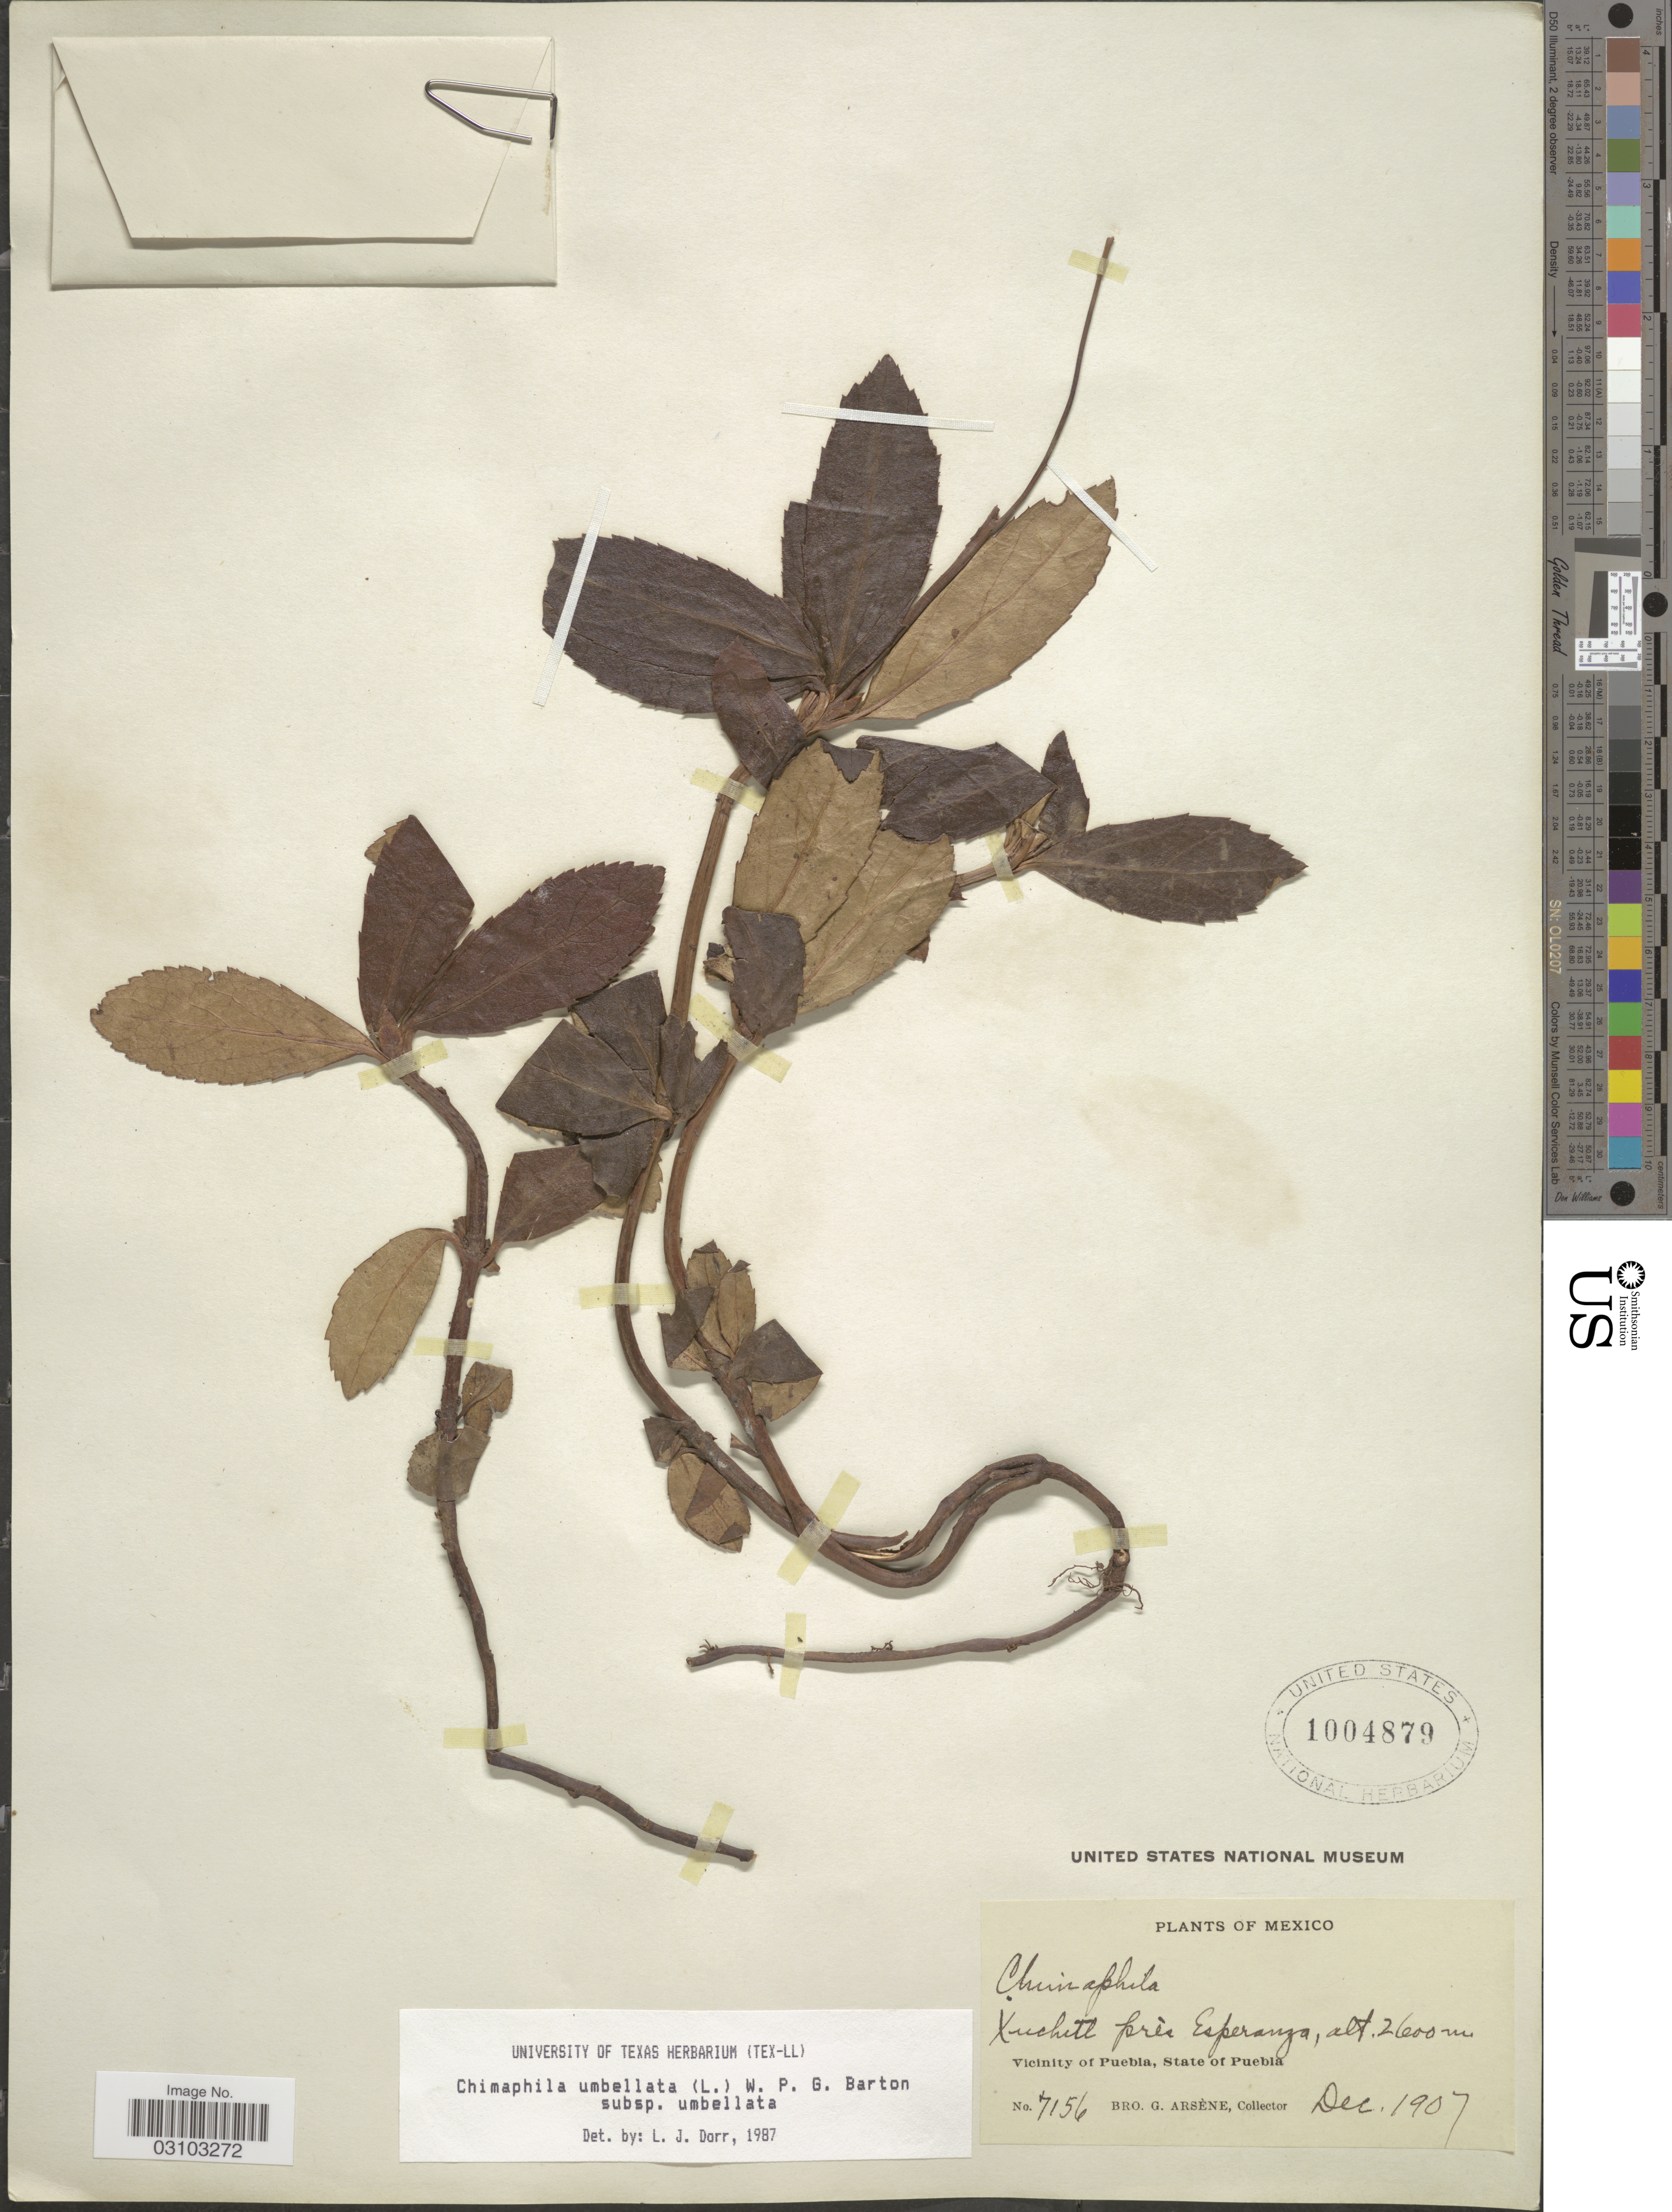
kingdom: Plantae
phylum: Tracheophyta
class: Magnoliopsida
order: Ericales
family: Ericaceae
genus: Chimaphila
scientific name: Chimaphila umbellata subsp. umbellata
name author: (L.) W.P.C. Barton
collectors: Bro. G. Arsène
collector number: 7156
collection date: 1907-12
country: Mexico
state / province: Puebla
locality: Xuchitl près Esperanza. Vicinity of Puebla.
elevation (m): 2600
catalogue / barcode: US 1004879